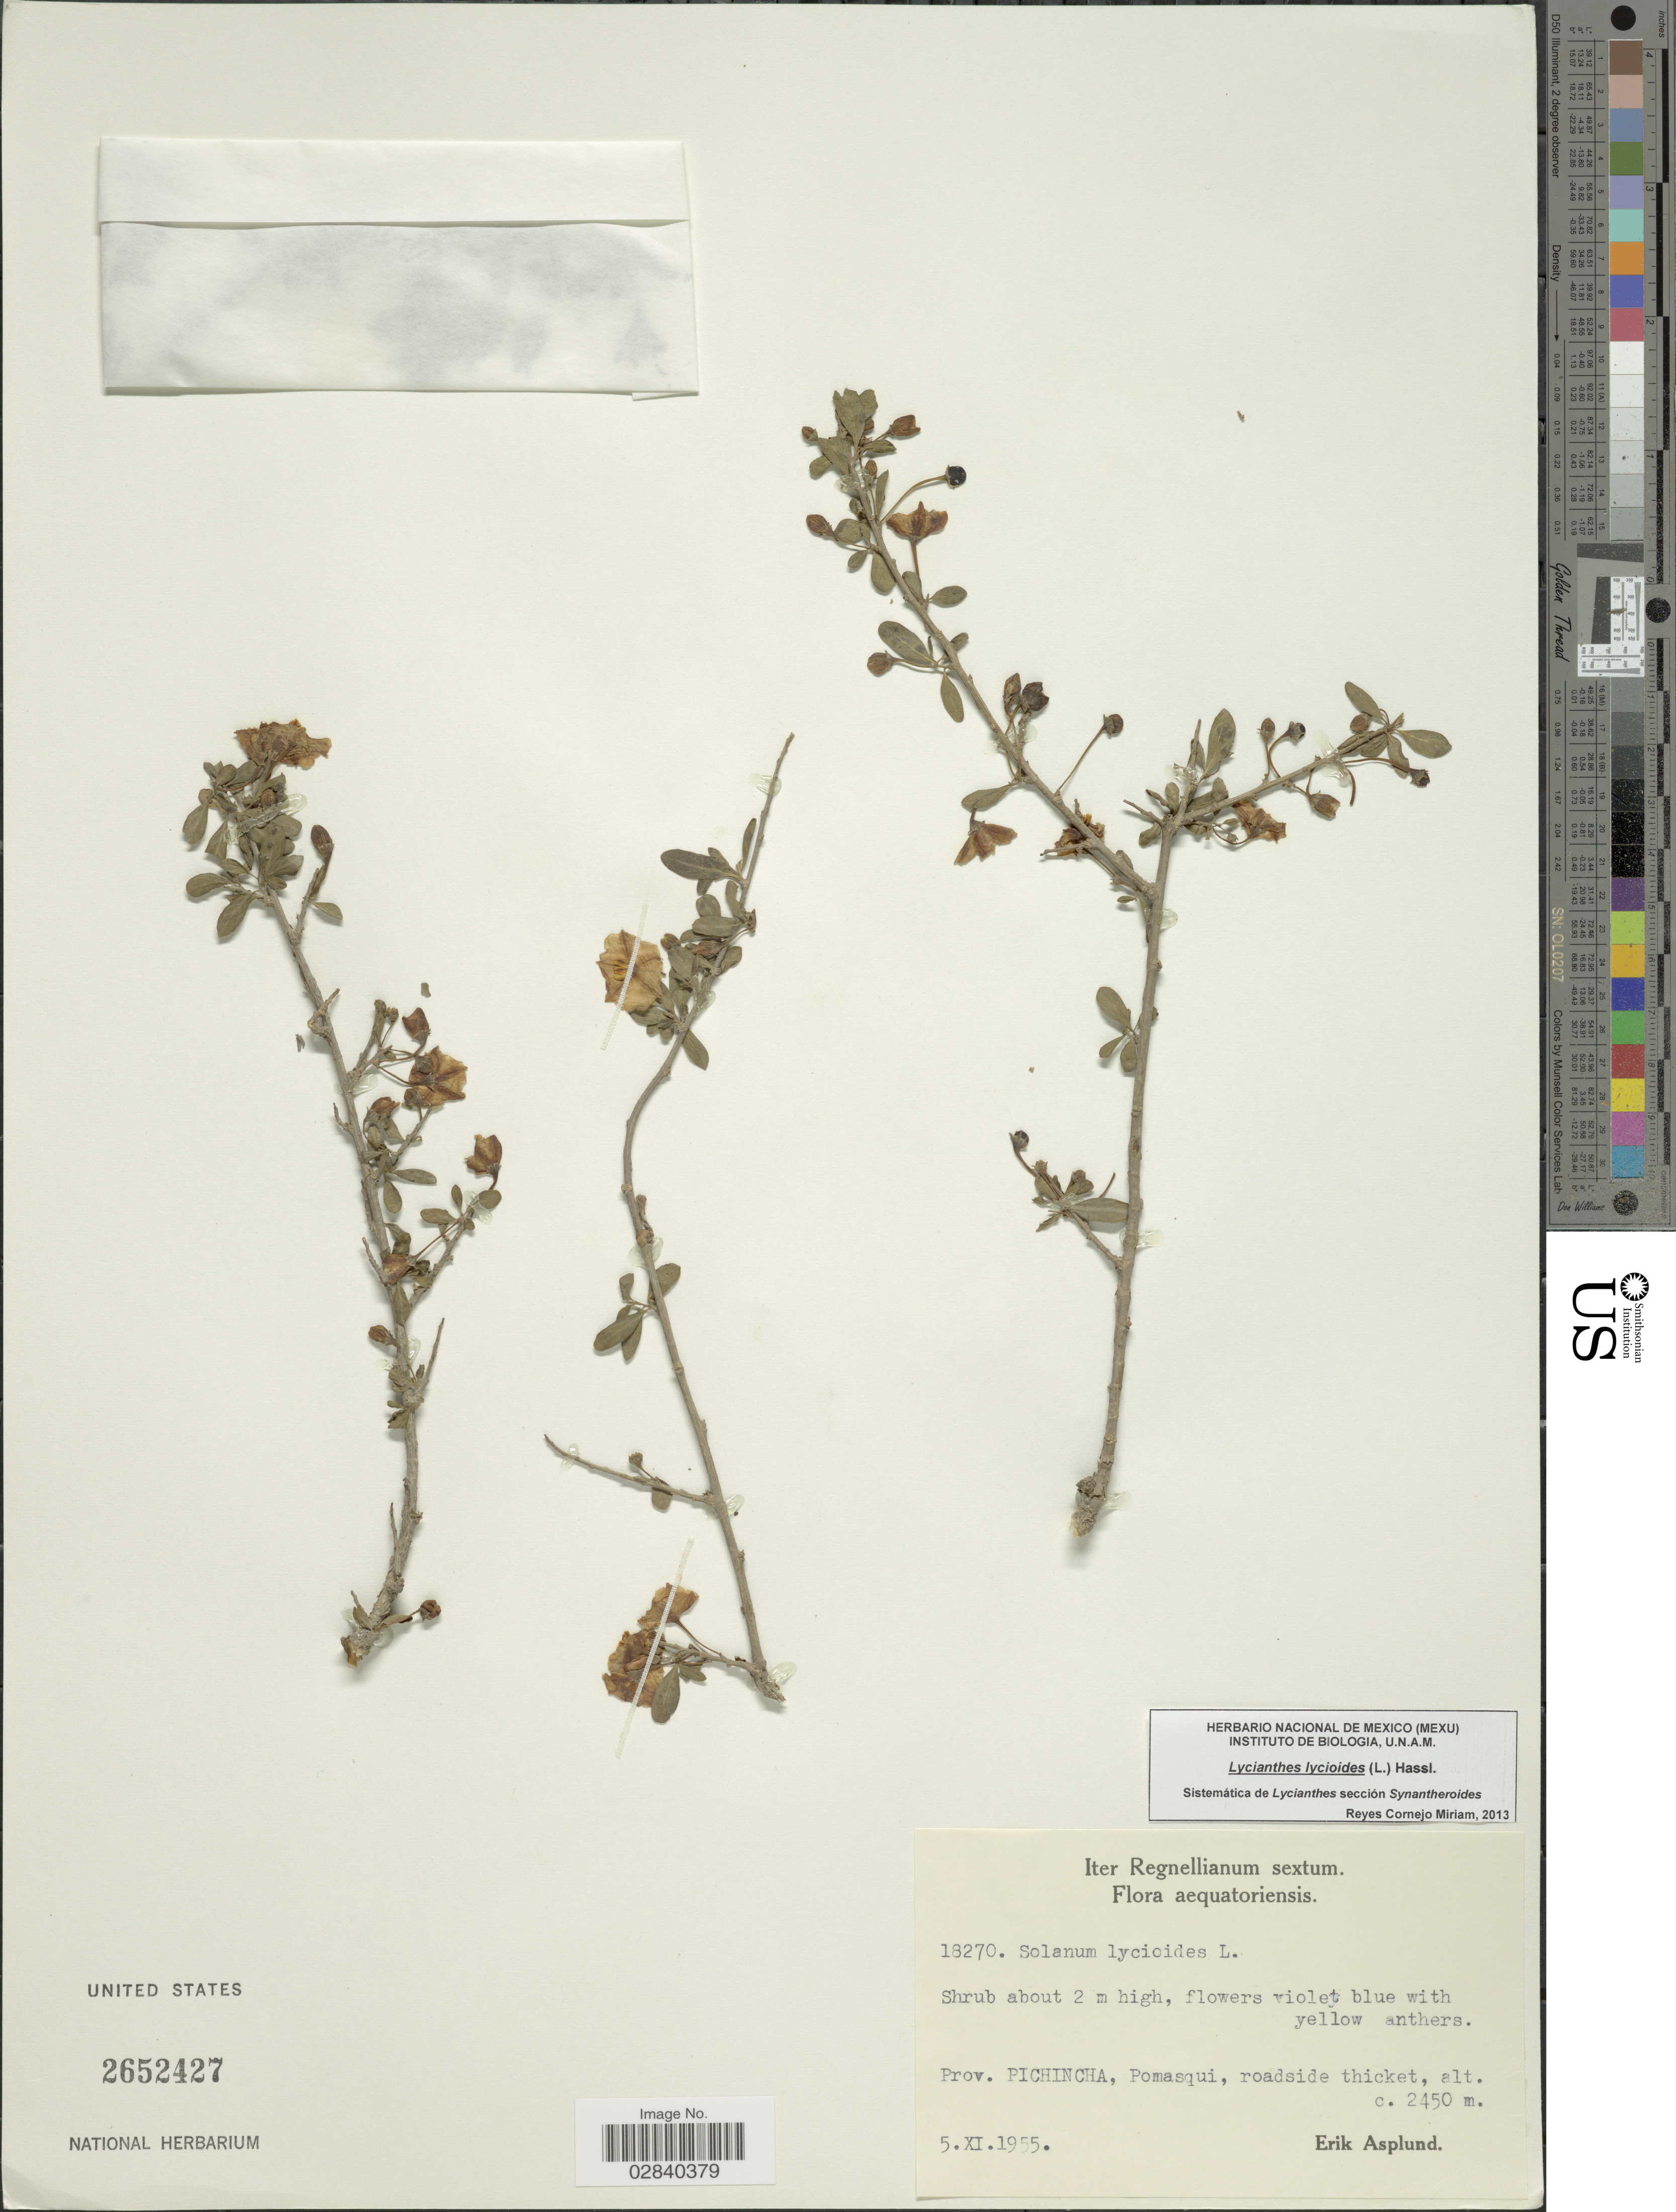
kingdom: Plantae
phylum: Tracheophyta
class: Magnoliopsida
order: Solanales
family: Solanaceae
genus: Lycianthes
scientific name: Lycianthes lycioides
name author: (L.) Hassl.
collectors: E. Asplund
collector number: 18270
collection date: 1955-11-05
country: Ecuador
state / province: Pichincha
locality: Prov. Pichincha, Pomasqui, roadside thichet.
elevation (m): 2450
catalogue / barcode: US 2652427